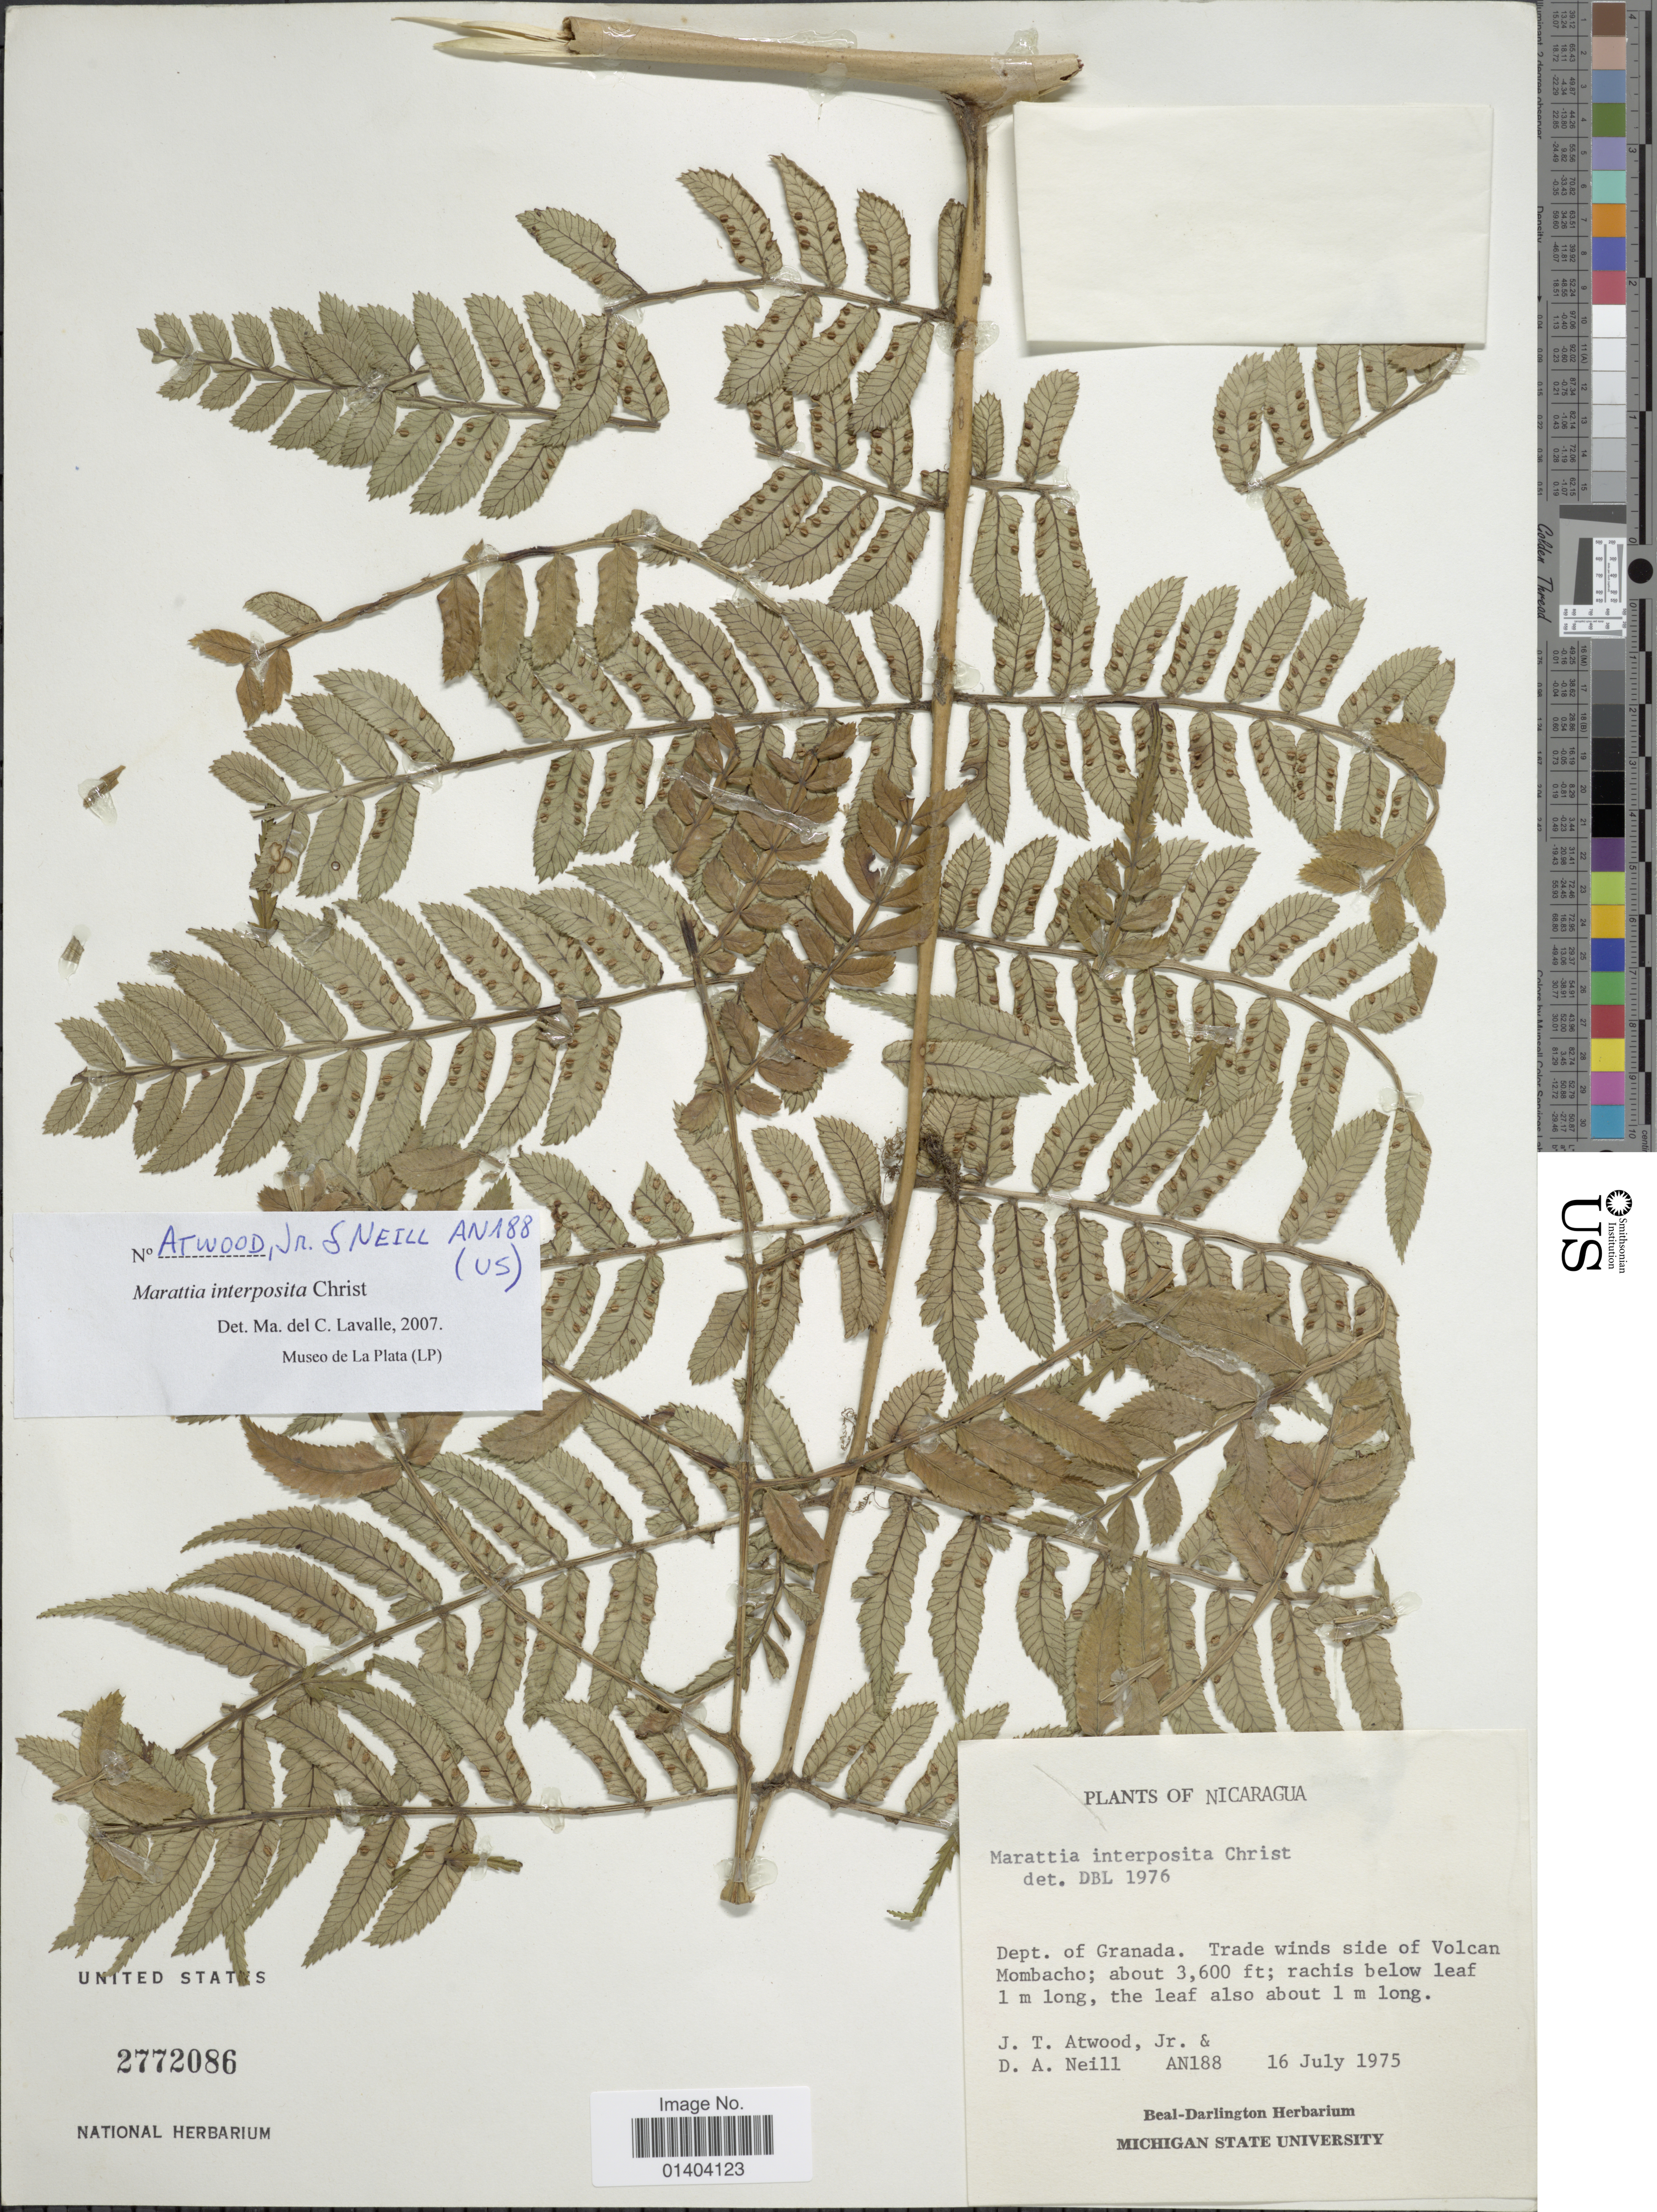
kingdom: Plantae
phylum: Tracheophyta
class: Polypodiopsida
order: Marattiales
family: Marattiaceae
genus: Marattia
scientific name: Marattia interposita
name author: Christ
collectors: J. T. Atwood & D. A. Neill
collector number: AN188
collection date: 1975-07-16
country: Nicaragua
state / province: Granada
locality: Dept. of Granada. Trade winds side of Volcan Mombacho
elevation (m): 1097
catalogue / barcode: US 2772086